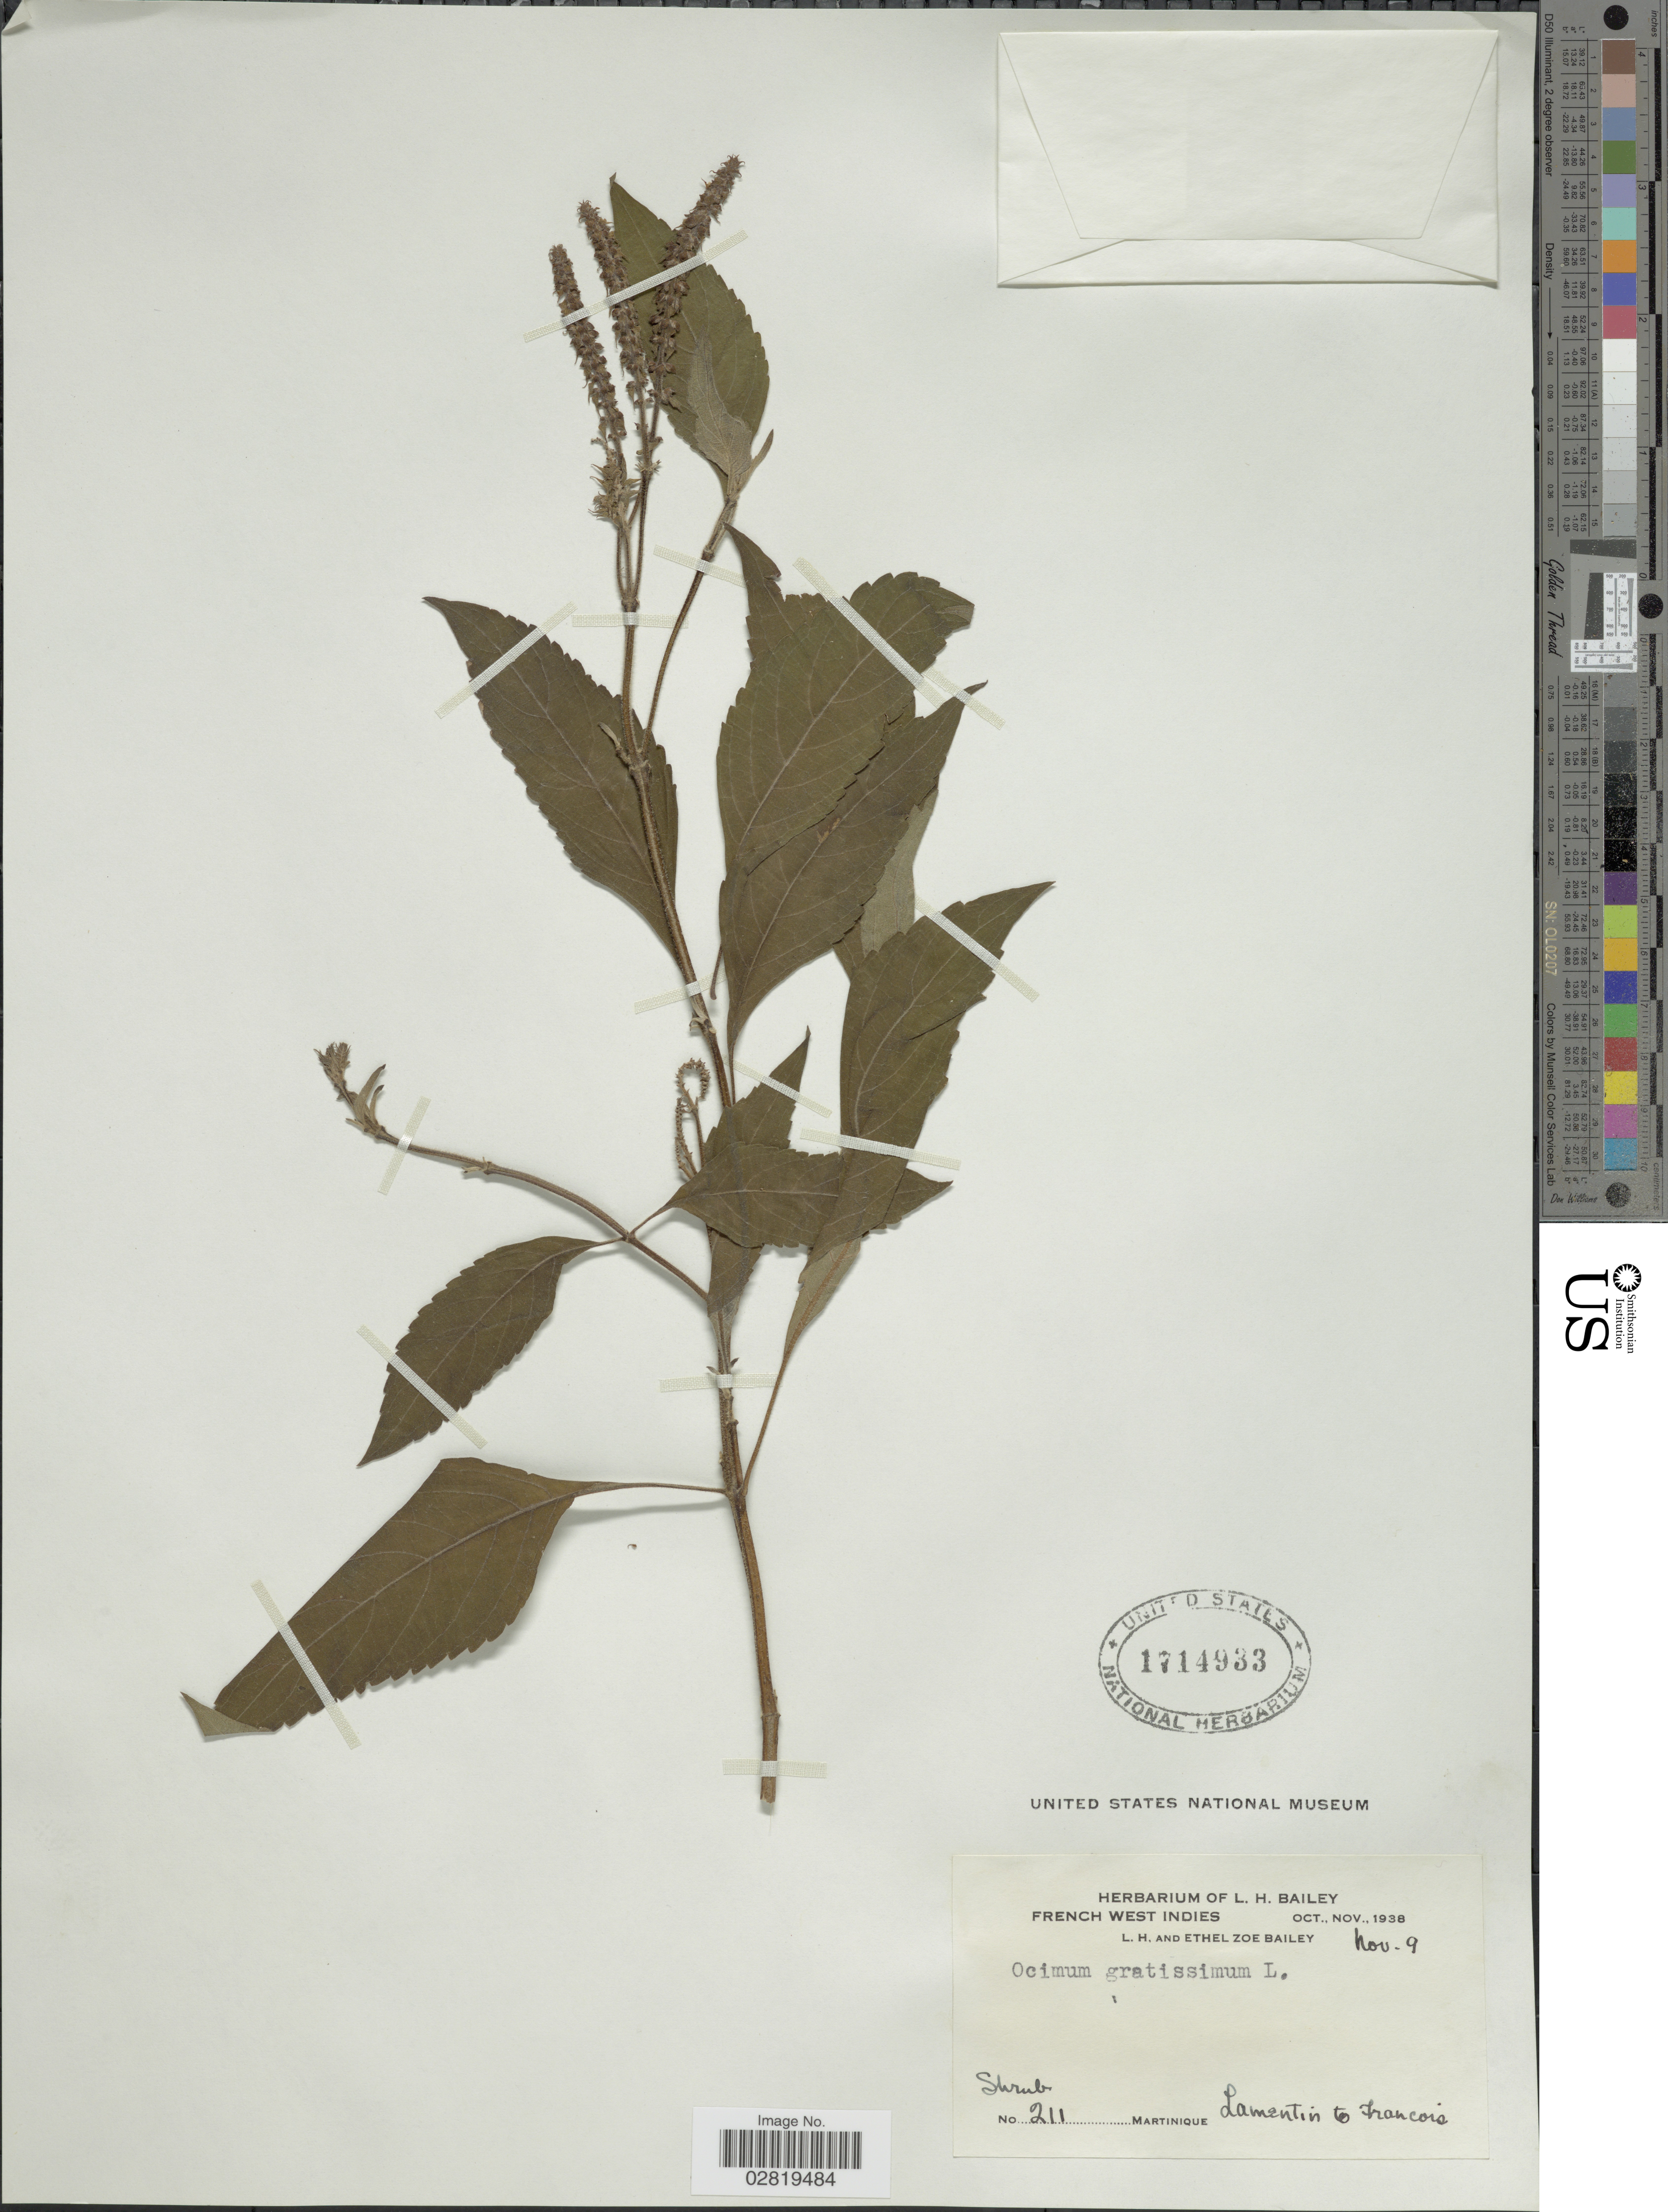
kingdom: Plantae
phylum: Tracheophyta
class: Magnoliopsida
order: Lamiales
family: Lamiaceae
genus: Ocimum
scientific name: Ocimum gratissimum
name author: L.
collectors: L. H. Bailey & E. Z. Bailey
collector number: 211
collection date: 1938-11-09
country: Martinique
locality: Lamantin to Francois.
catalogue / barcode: US 1714933